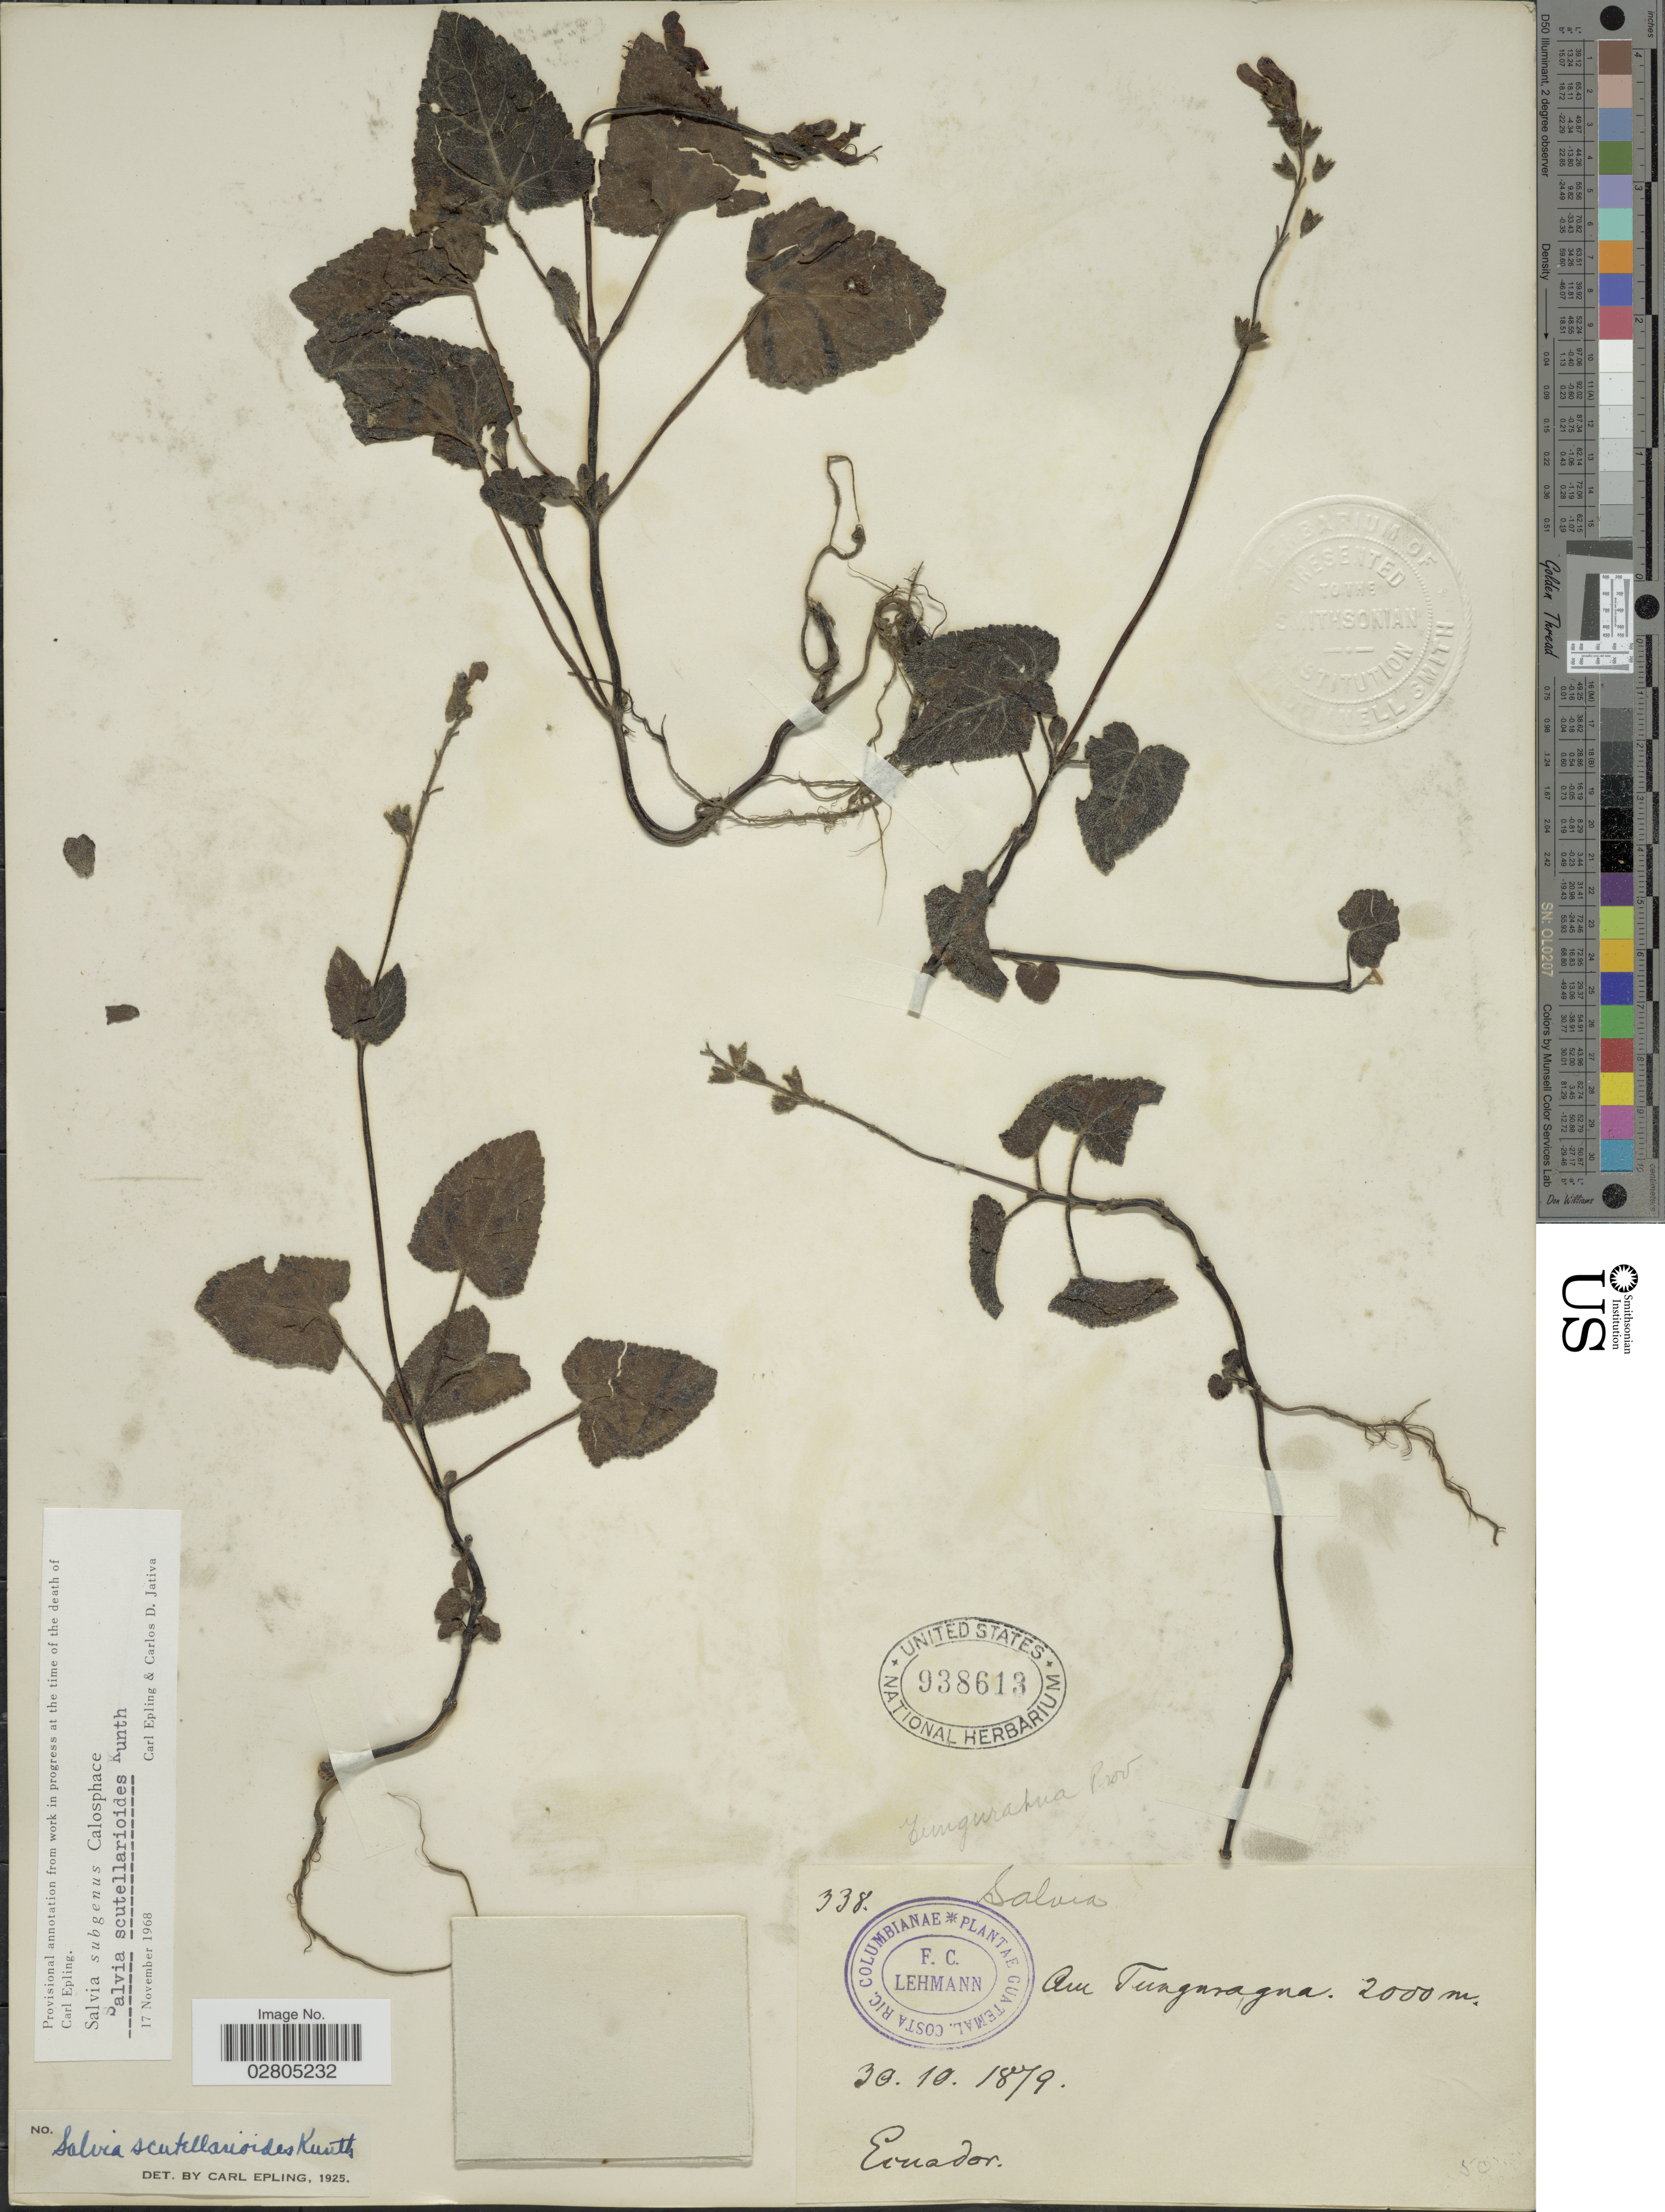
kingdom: Plantae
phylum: Tracheophyta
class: Magnoliopsida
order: Lamiales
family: Lamiaceae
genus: Salvia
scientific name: Salvia scutellarioides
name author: Kunth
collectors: F. C. Lehmann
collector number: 338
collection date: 1879-10-30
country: Ecuador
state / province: Tungurahua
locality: Au Tungnragna.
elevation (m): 2000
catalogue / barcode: US 938613